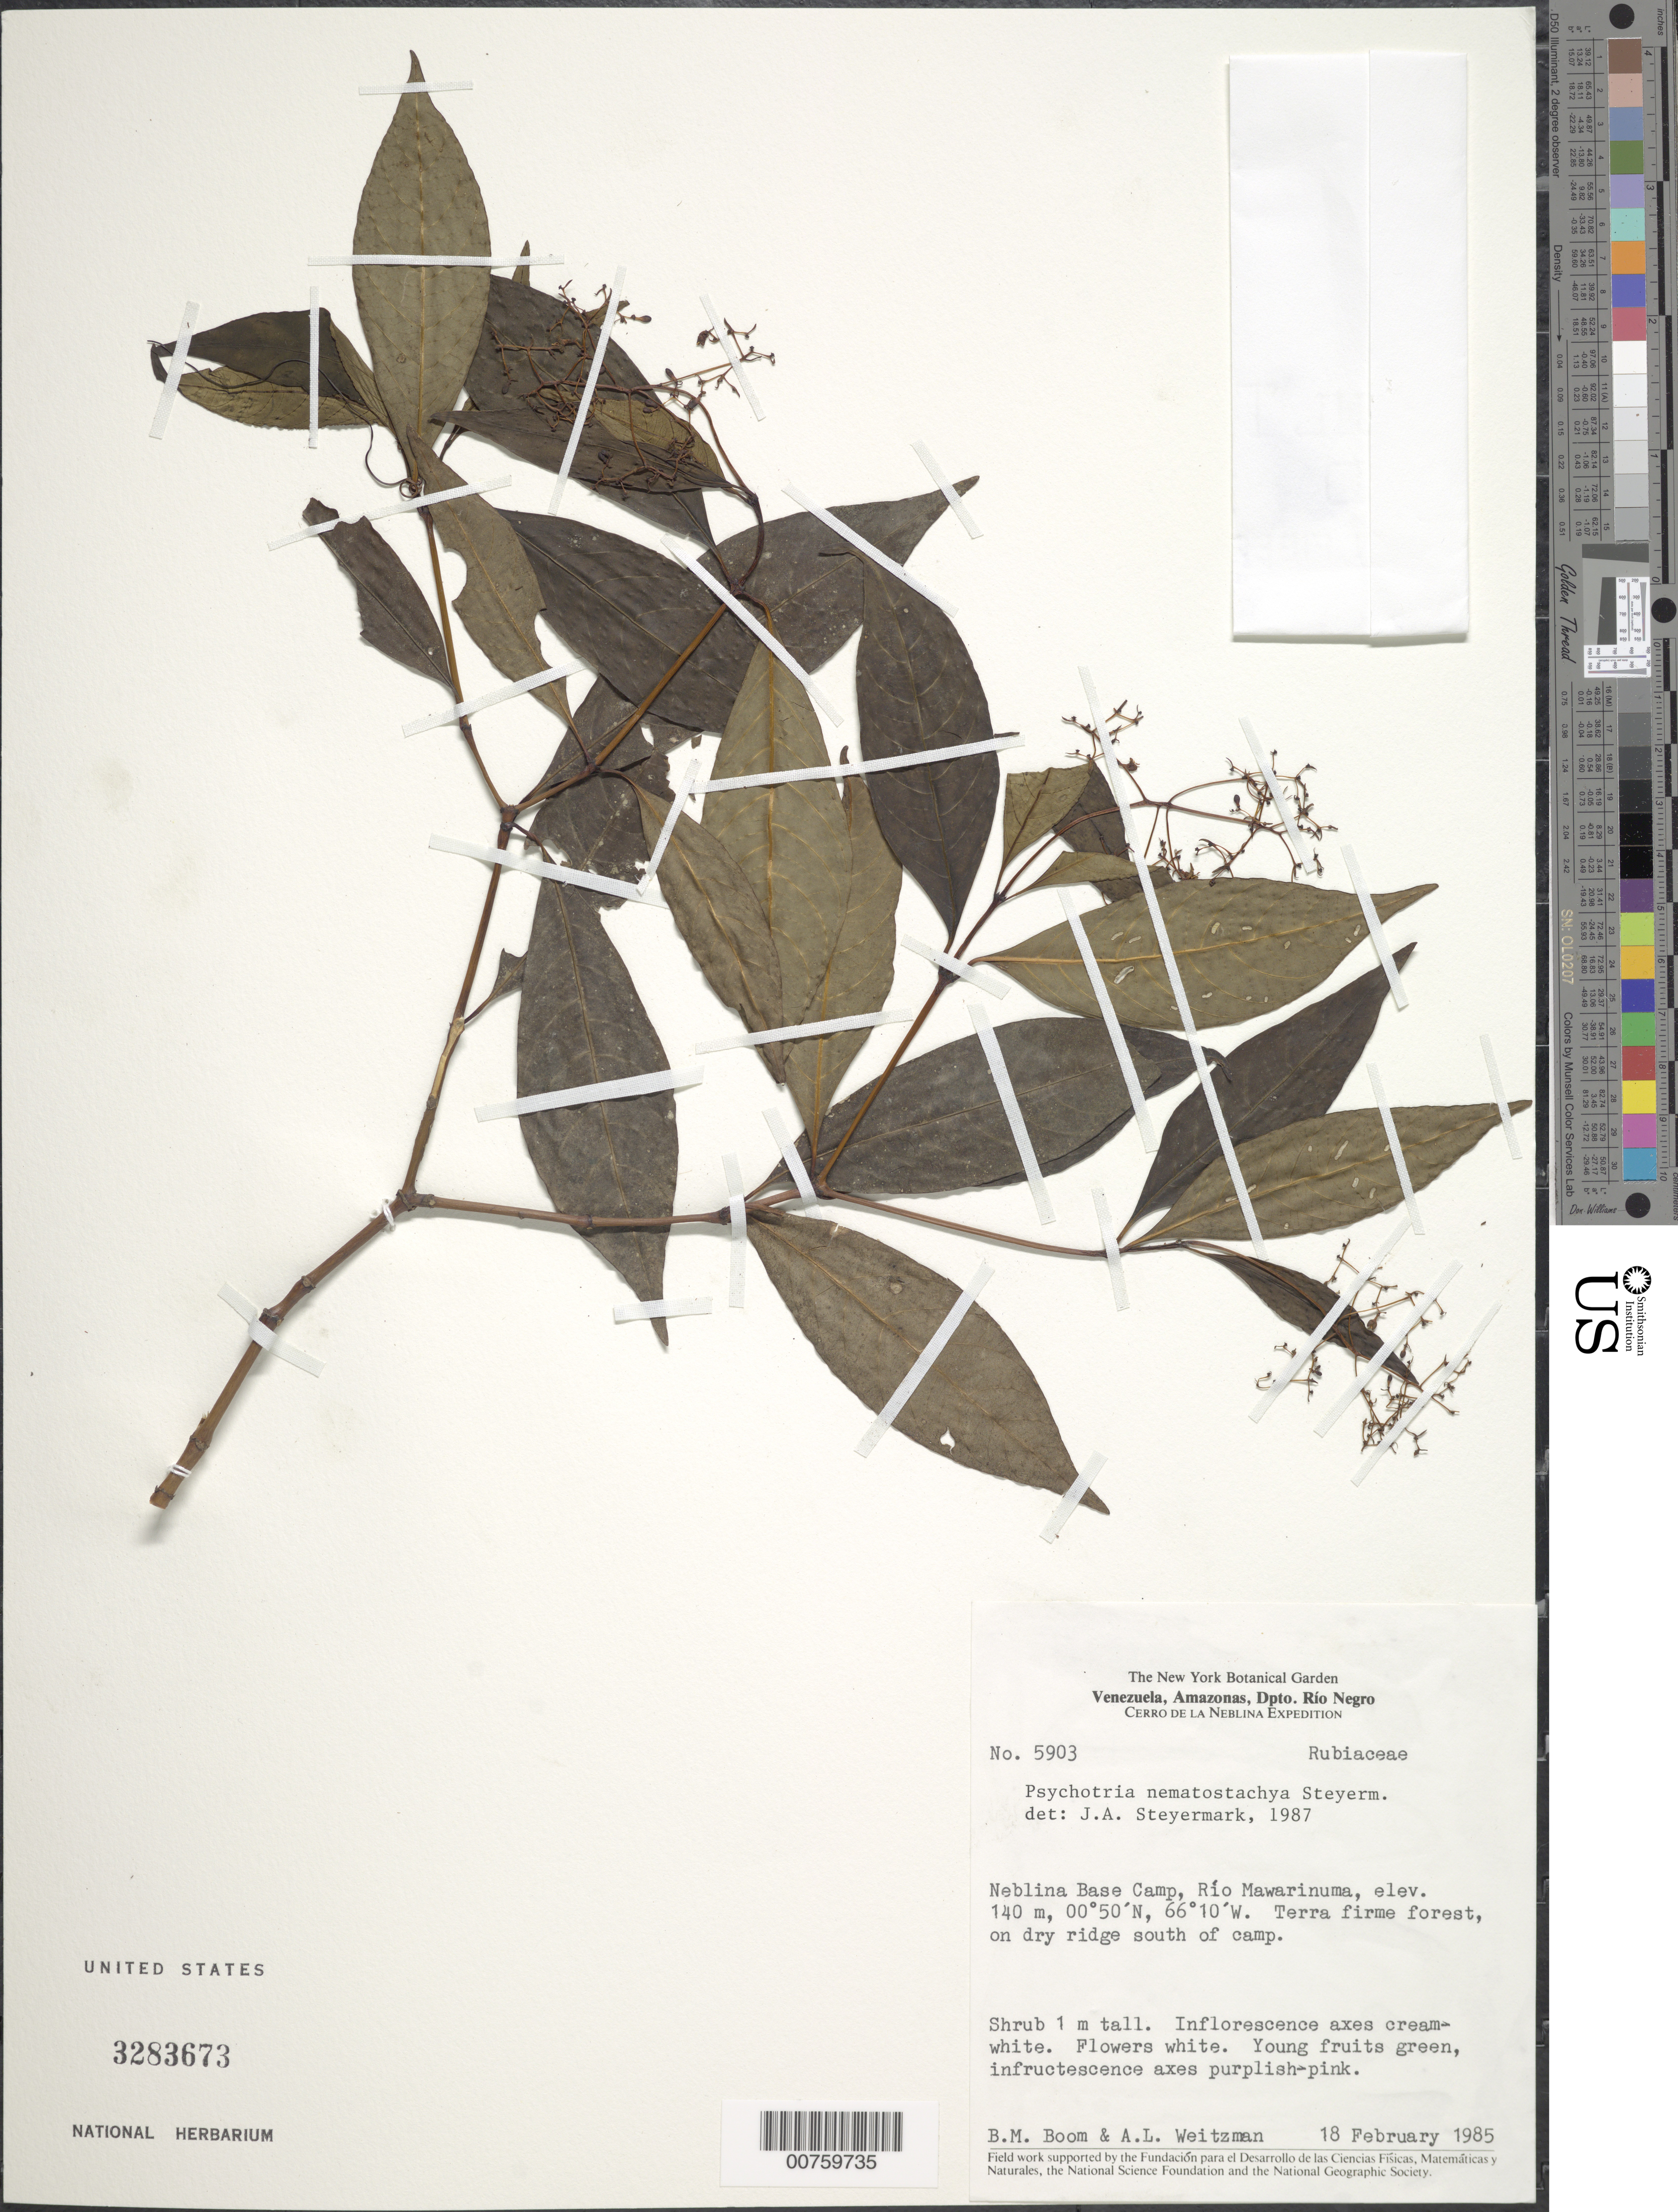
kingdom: Plantae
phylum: Tracheophyta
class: Magnoliopsida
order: Gentianales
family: Rubiaceae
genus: Psychotria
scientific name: Psychotria nematostachya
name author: Steyerm.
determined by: Steyermark, Julian A., (VEN)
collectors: B. M. Boom & A. L. Weitzman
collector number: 5903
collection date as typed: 18-Feb-85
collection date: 1985-02-18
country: Venezuela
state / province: Amazonas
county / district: Río Negro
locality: Cerro de la Neblina Base Camp, Río Mawarinuma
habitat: Terra firme forest, on dry ridge south of camp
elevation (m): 140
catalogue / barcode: US 3283673